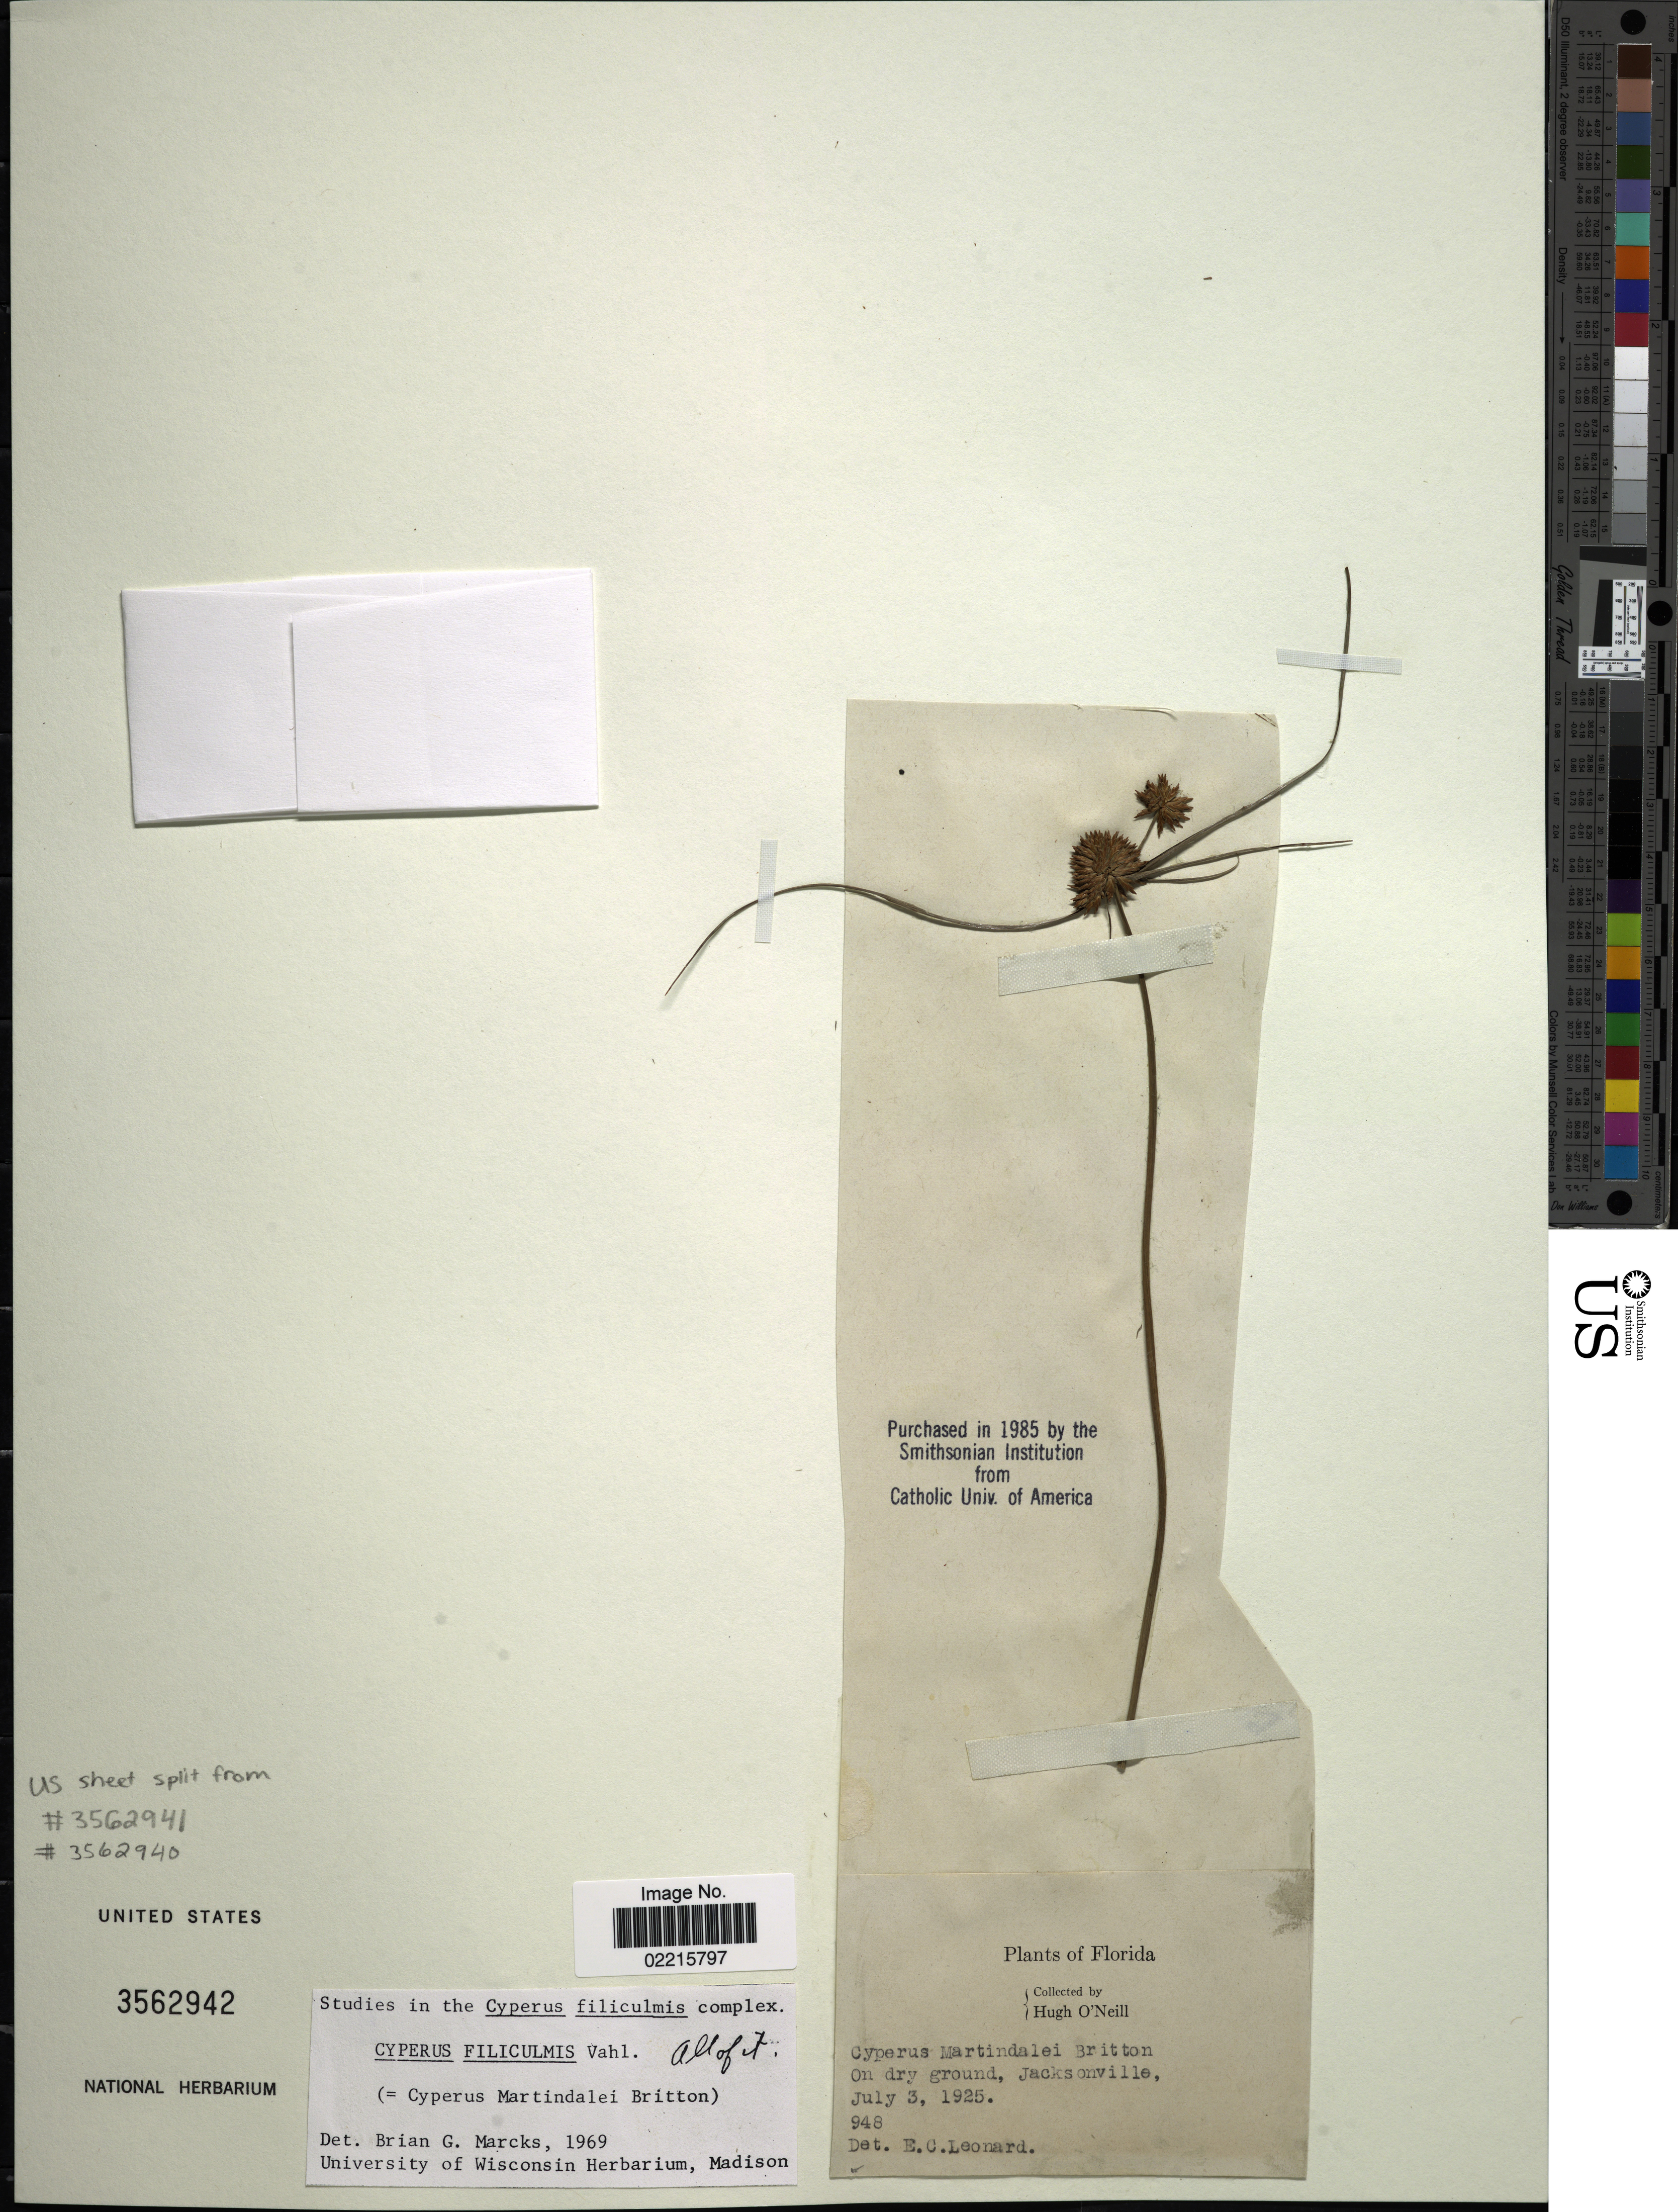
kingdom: Plantae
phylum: Tracheophyta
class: Liliopsida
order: Poales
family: Cyperaceae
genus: Cyperus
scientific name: Cyperus filiculmis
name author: Vahl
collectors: H. O'Neill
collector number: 948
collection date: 1925-07-03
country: United States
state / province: Florida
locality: Jacksonville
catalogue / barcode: US 3562942